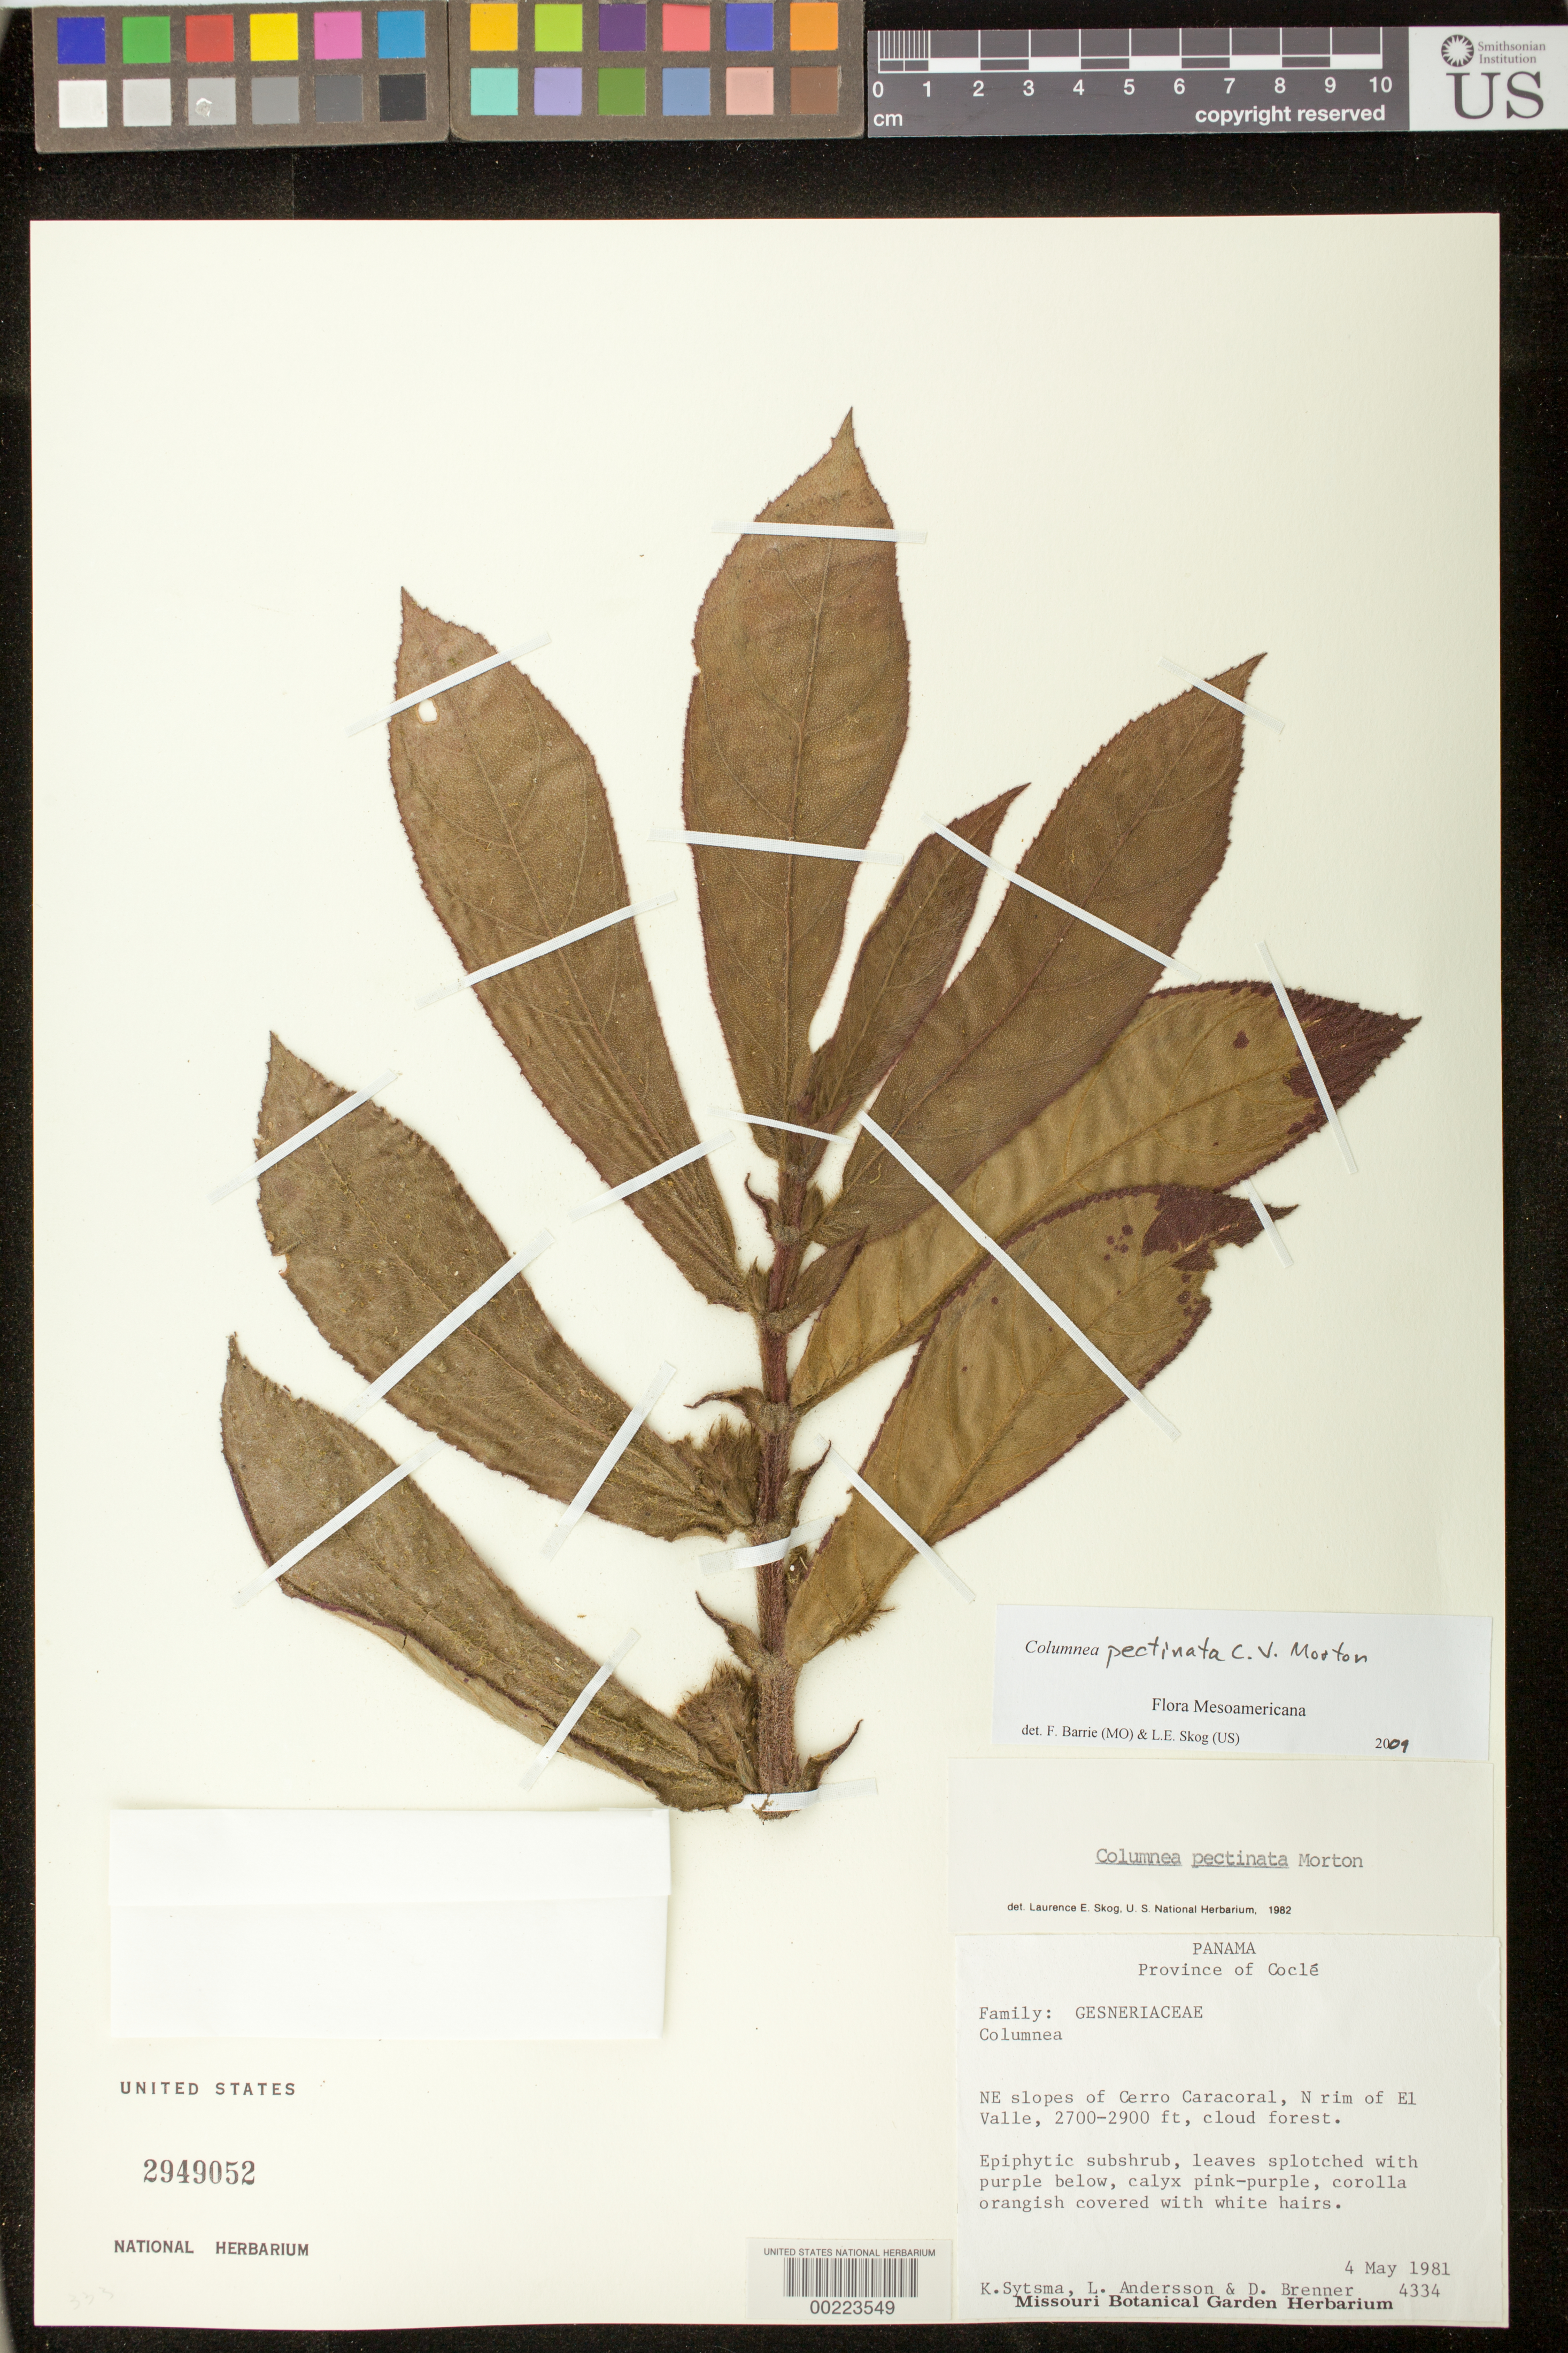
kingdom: Plantae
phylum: Tracheophyta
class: Magnoliopsida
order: Lamiales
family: Gesneriaceae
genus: Columnea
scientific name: Columnea pectinata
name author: C.V. Morton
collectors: K. J. Sytsma, L. Andersson & R. Dressler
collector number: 4334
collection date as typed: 04 May 1981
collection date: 1981-05-04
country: Panama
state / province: Coclé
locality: NE slopes of Cerro Caracoral, N rim of El Valle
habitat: Cloud forest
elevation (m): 823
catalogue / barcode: US 2949052